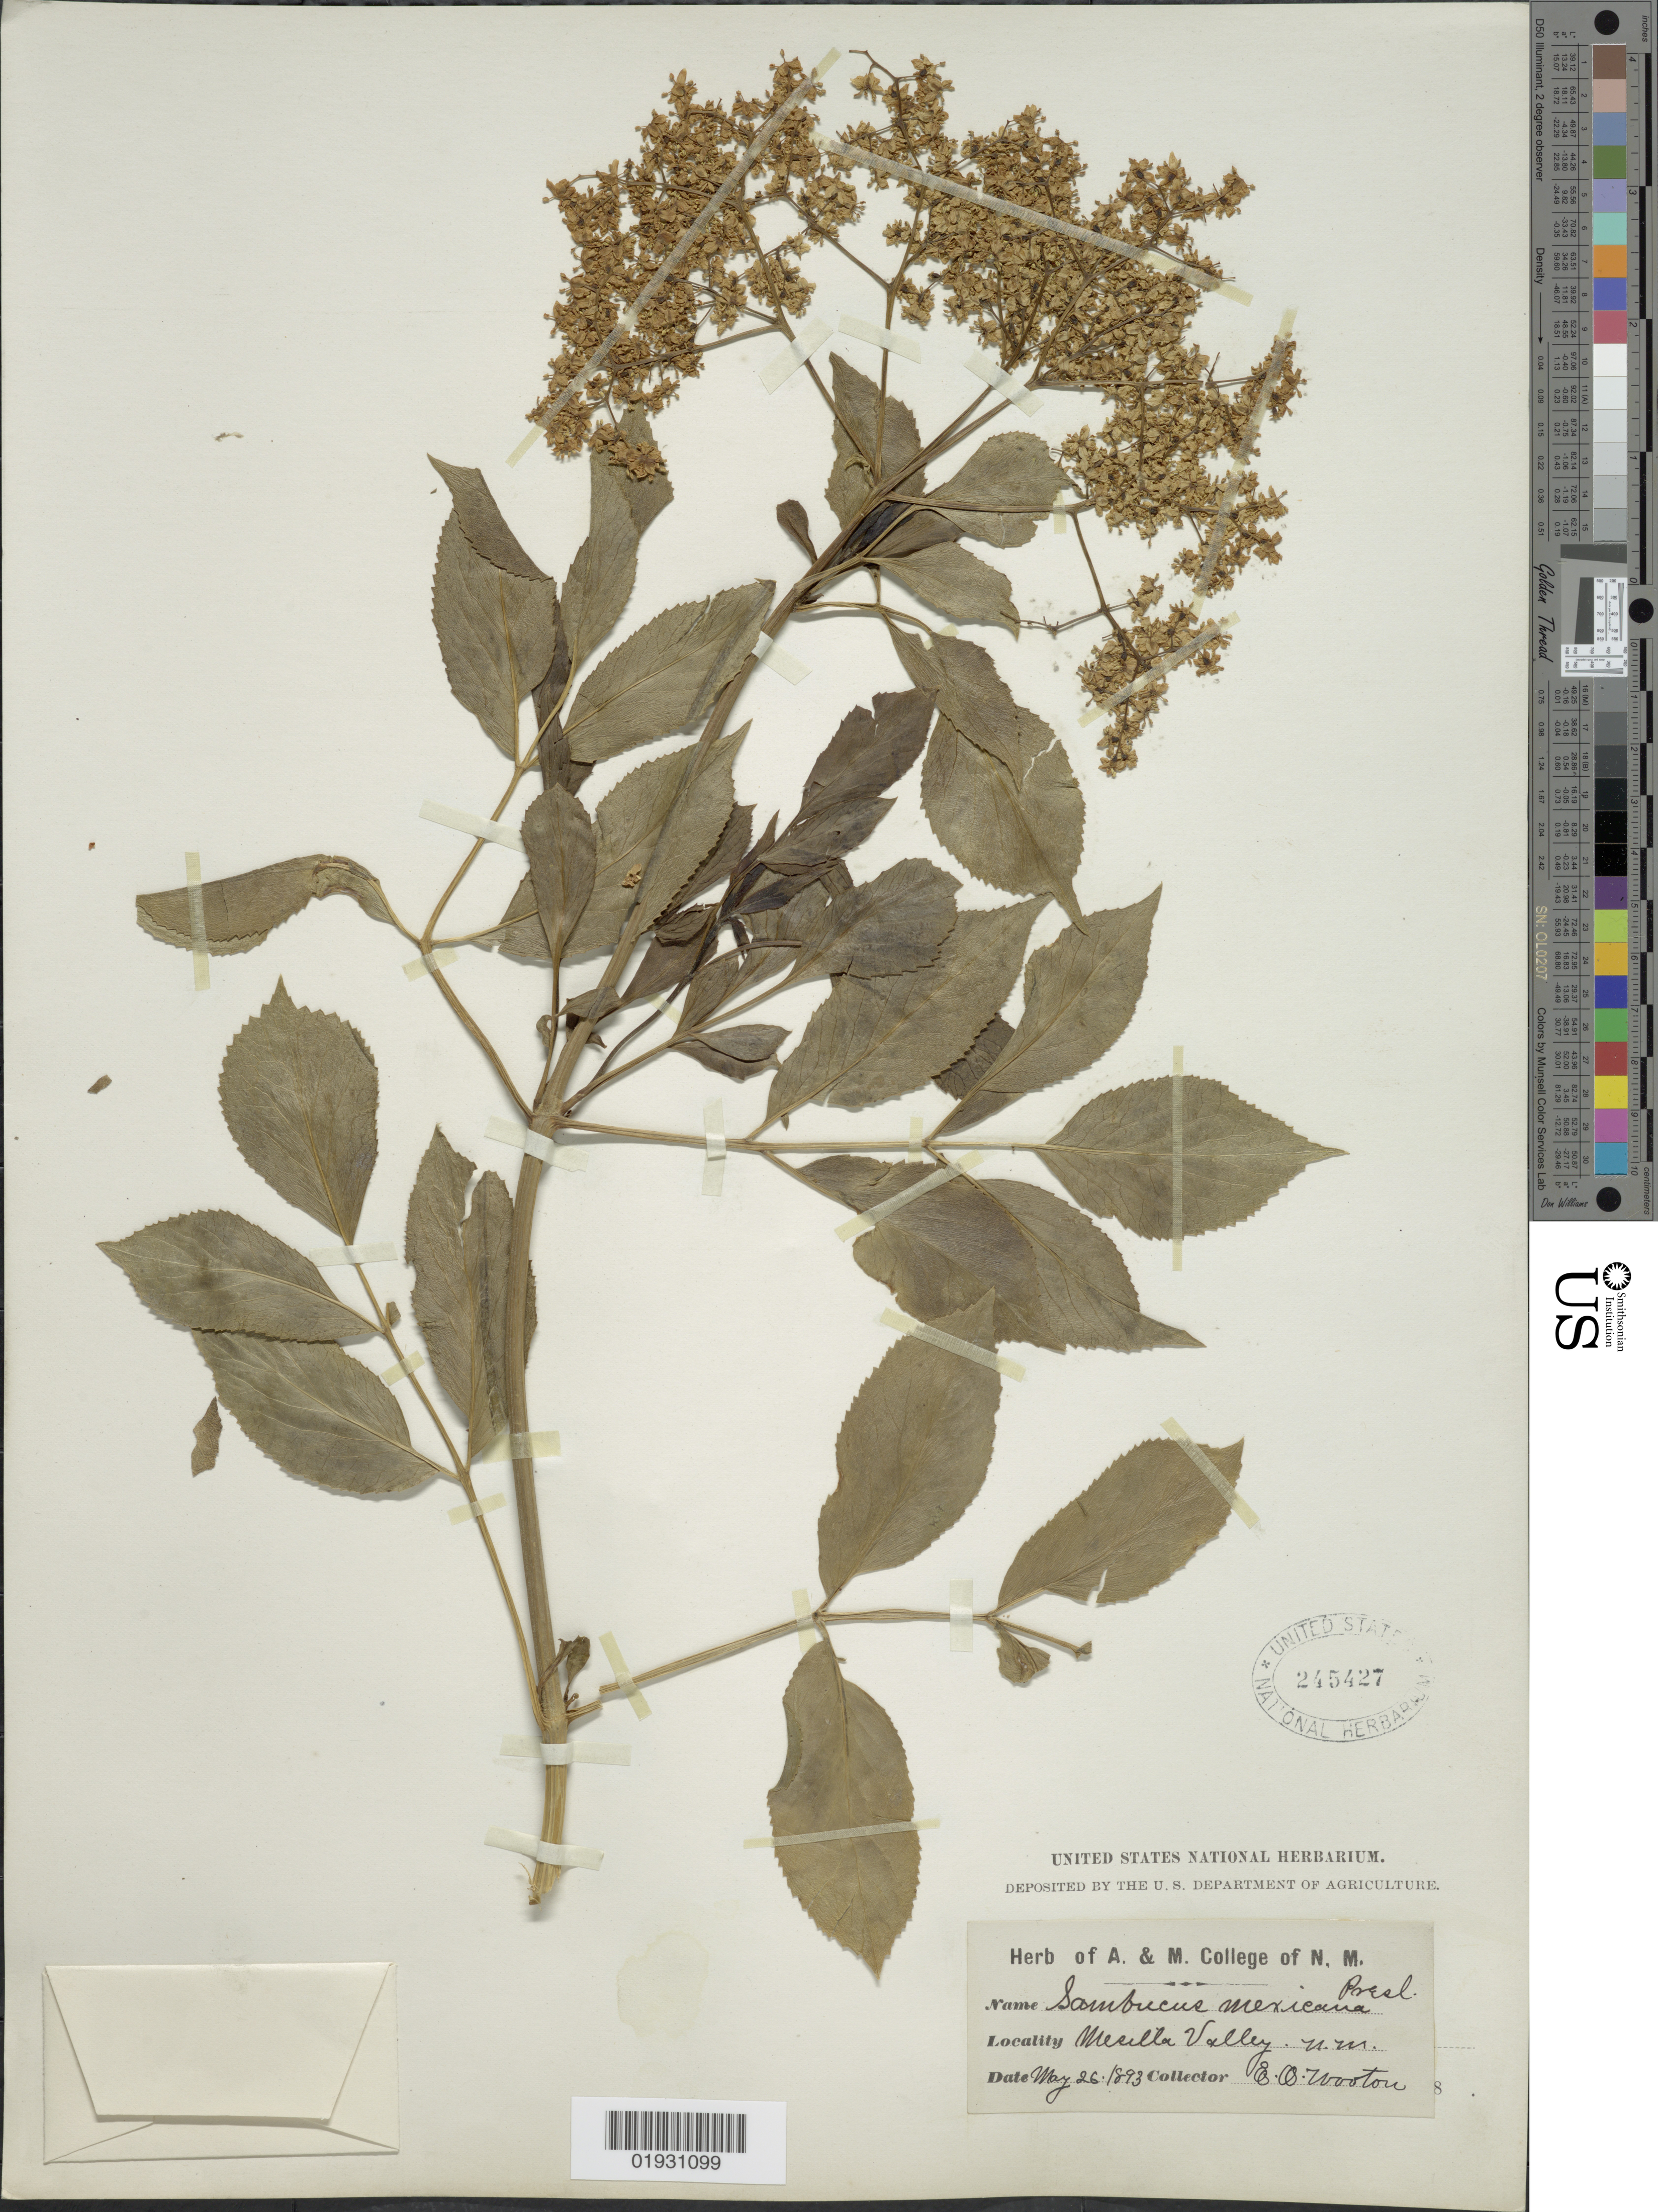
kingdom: Plantae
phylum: Tracheophyta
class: Magnoliopsida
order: Dipsacales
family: Viburnaceae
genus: Sambucus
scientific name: Sambucus mexicana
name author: C. Presl ex DC.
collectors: E. O. Wooton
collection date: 1893-05-26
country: United States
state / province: New Mexico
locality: Mesilla Valley.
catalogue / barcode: US 245427